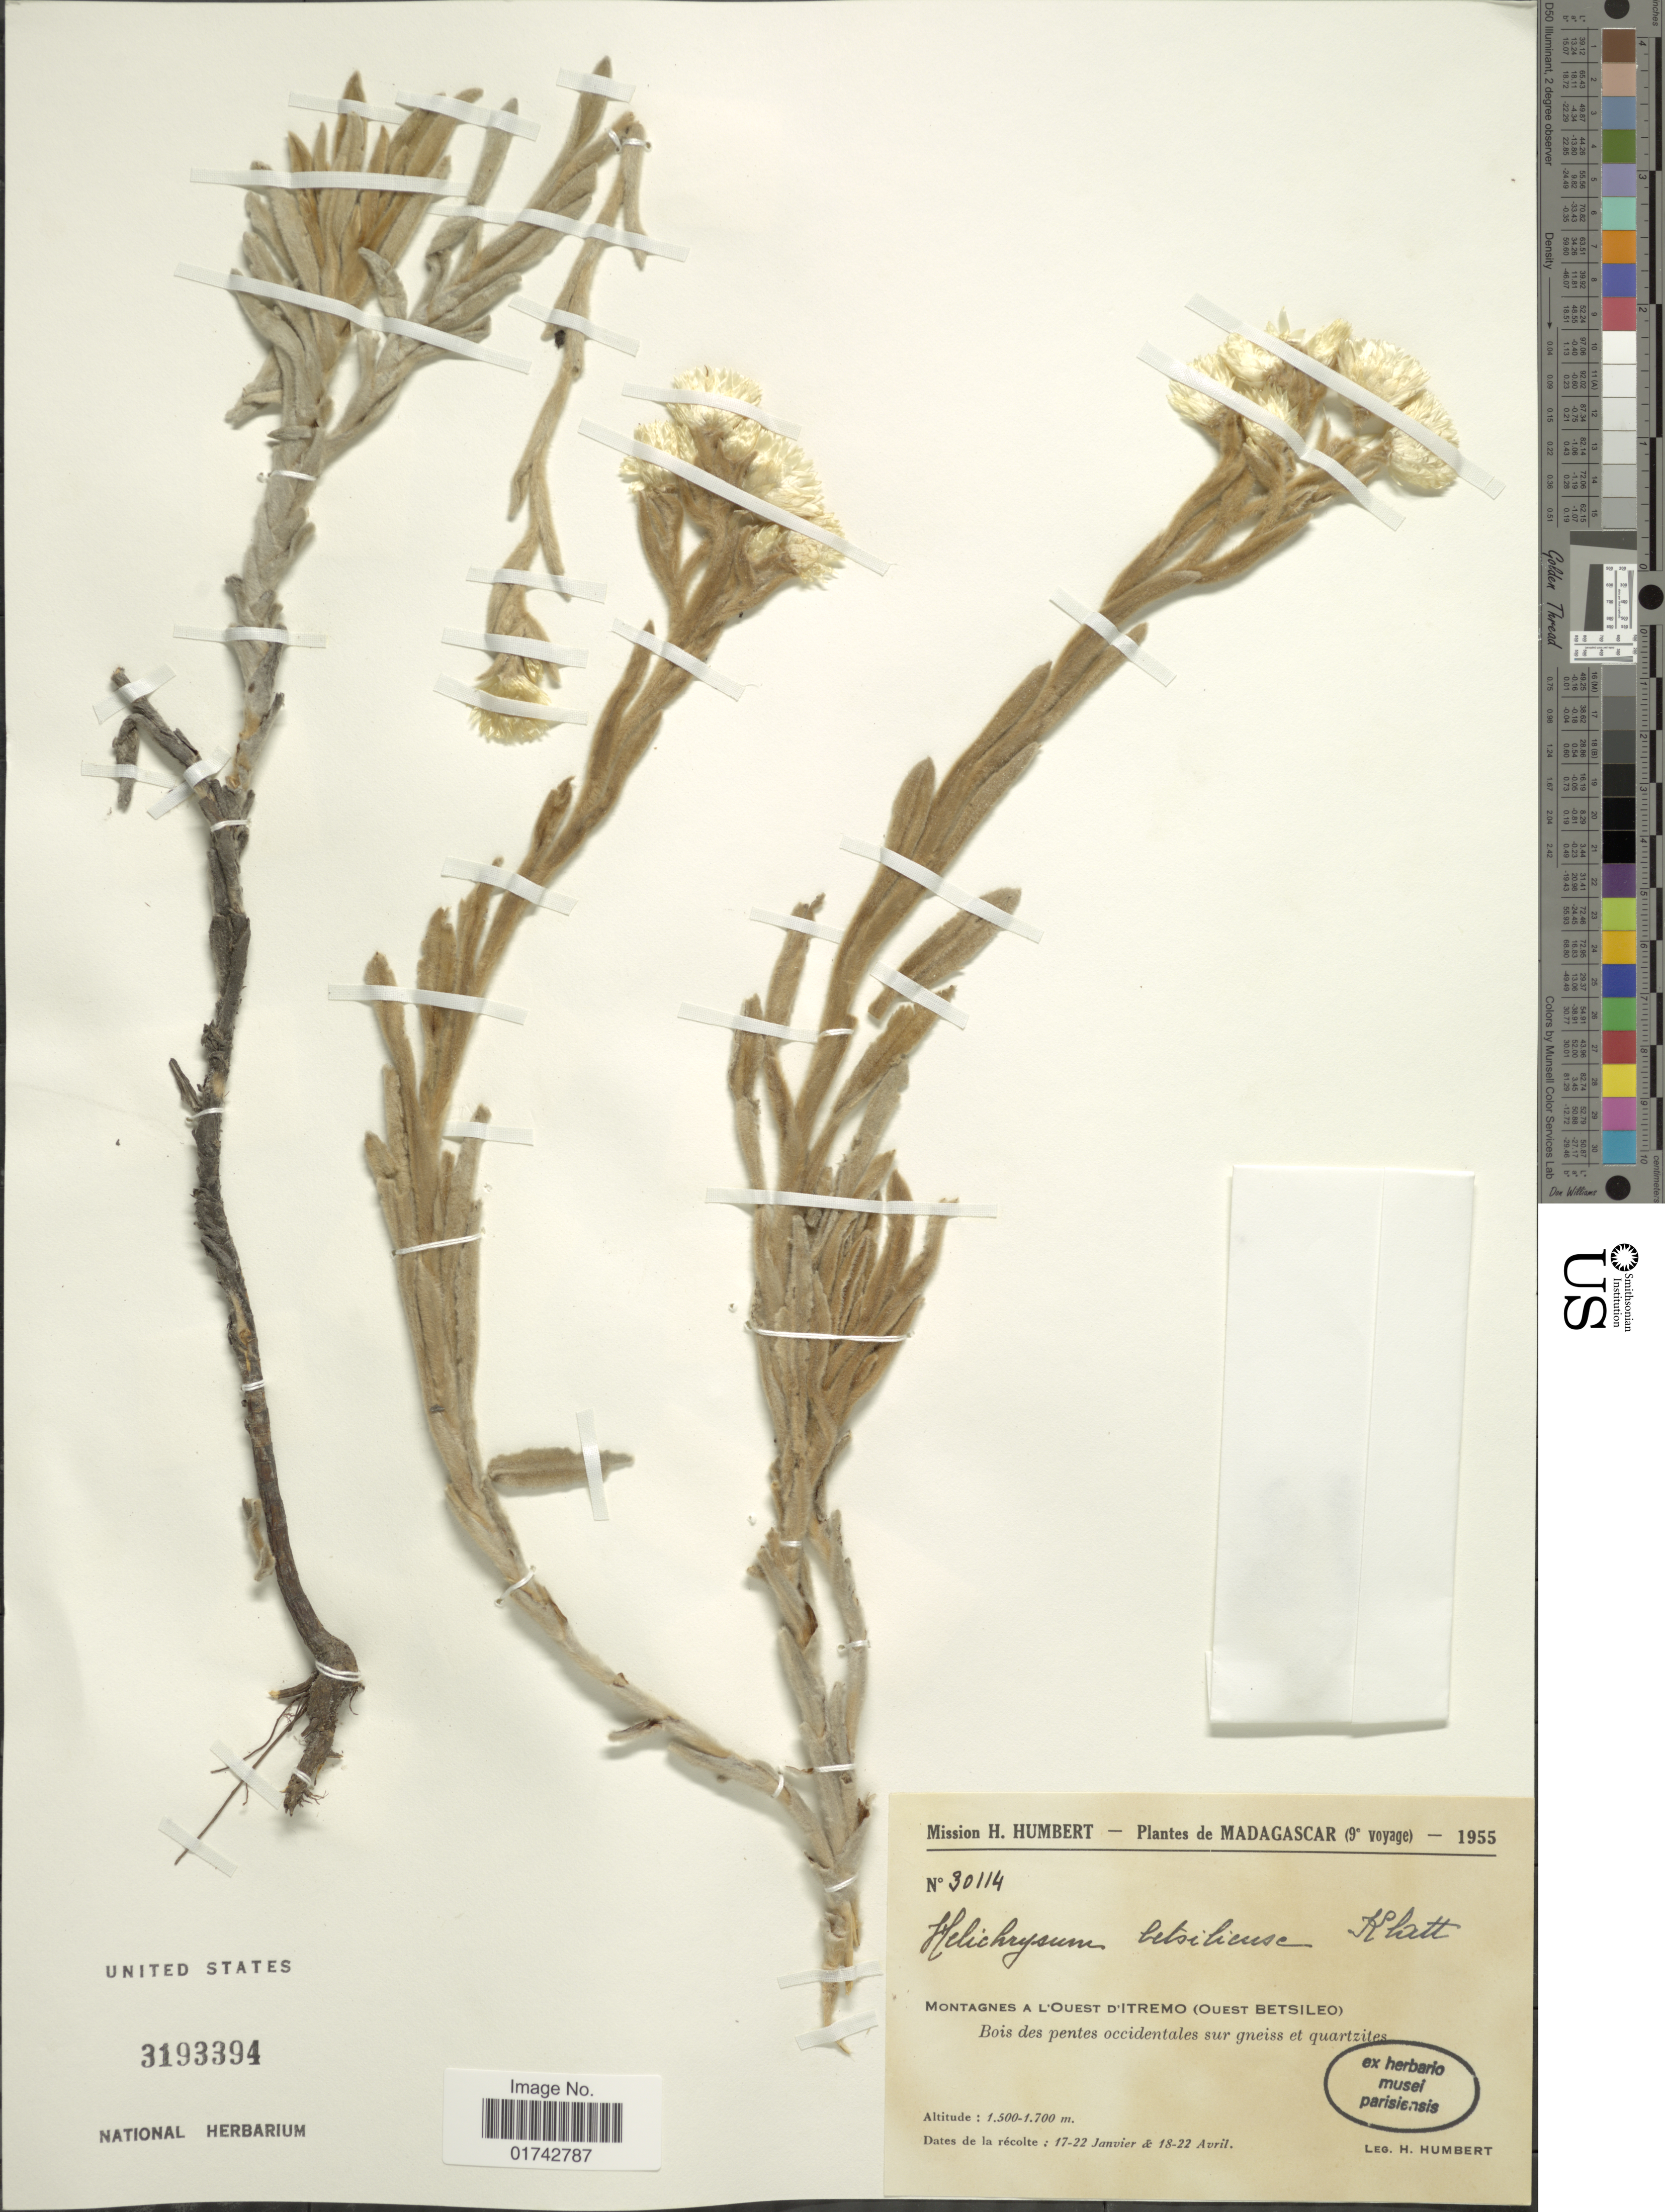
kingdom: Plantae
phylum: Tracheophyta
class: Magnoliopsida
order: Asterales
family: Asteraceae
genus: Helichrysum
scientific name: Helichrysum betsiliense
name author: Klatt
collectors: H. Humbert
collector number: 30114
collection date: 1955-01-17/1955-04-22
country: Madagascar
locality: Montagnes a L'Ouest D'Itremo (Ouest Betsileo)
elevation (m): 1500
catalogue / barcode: US 3193394